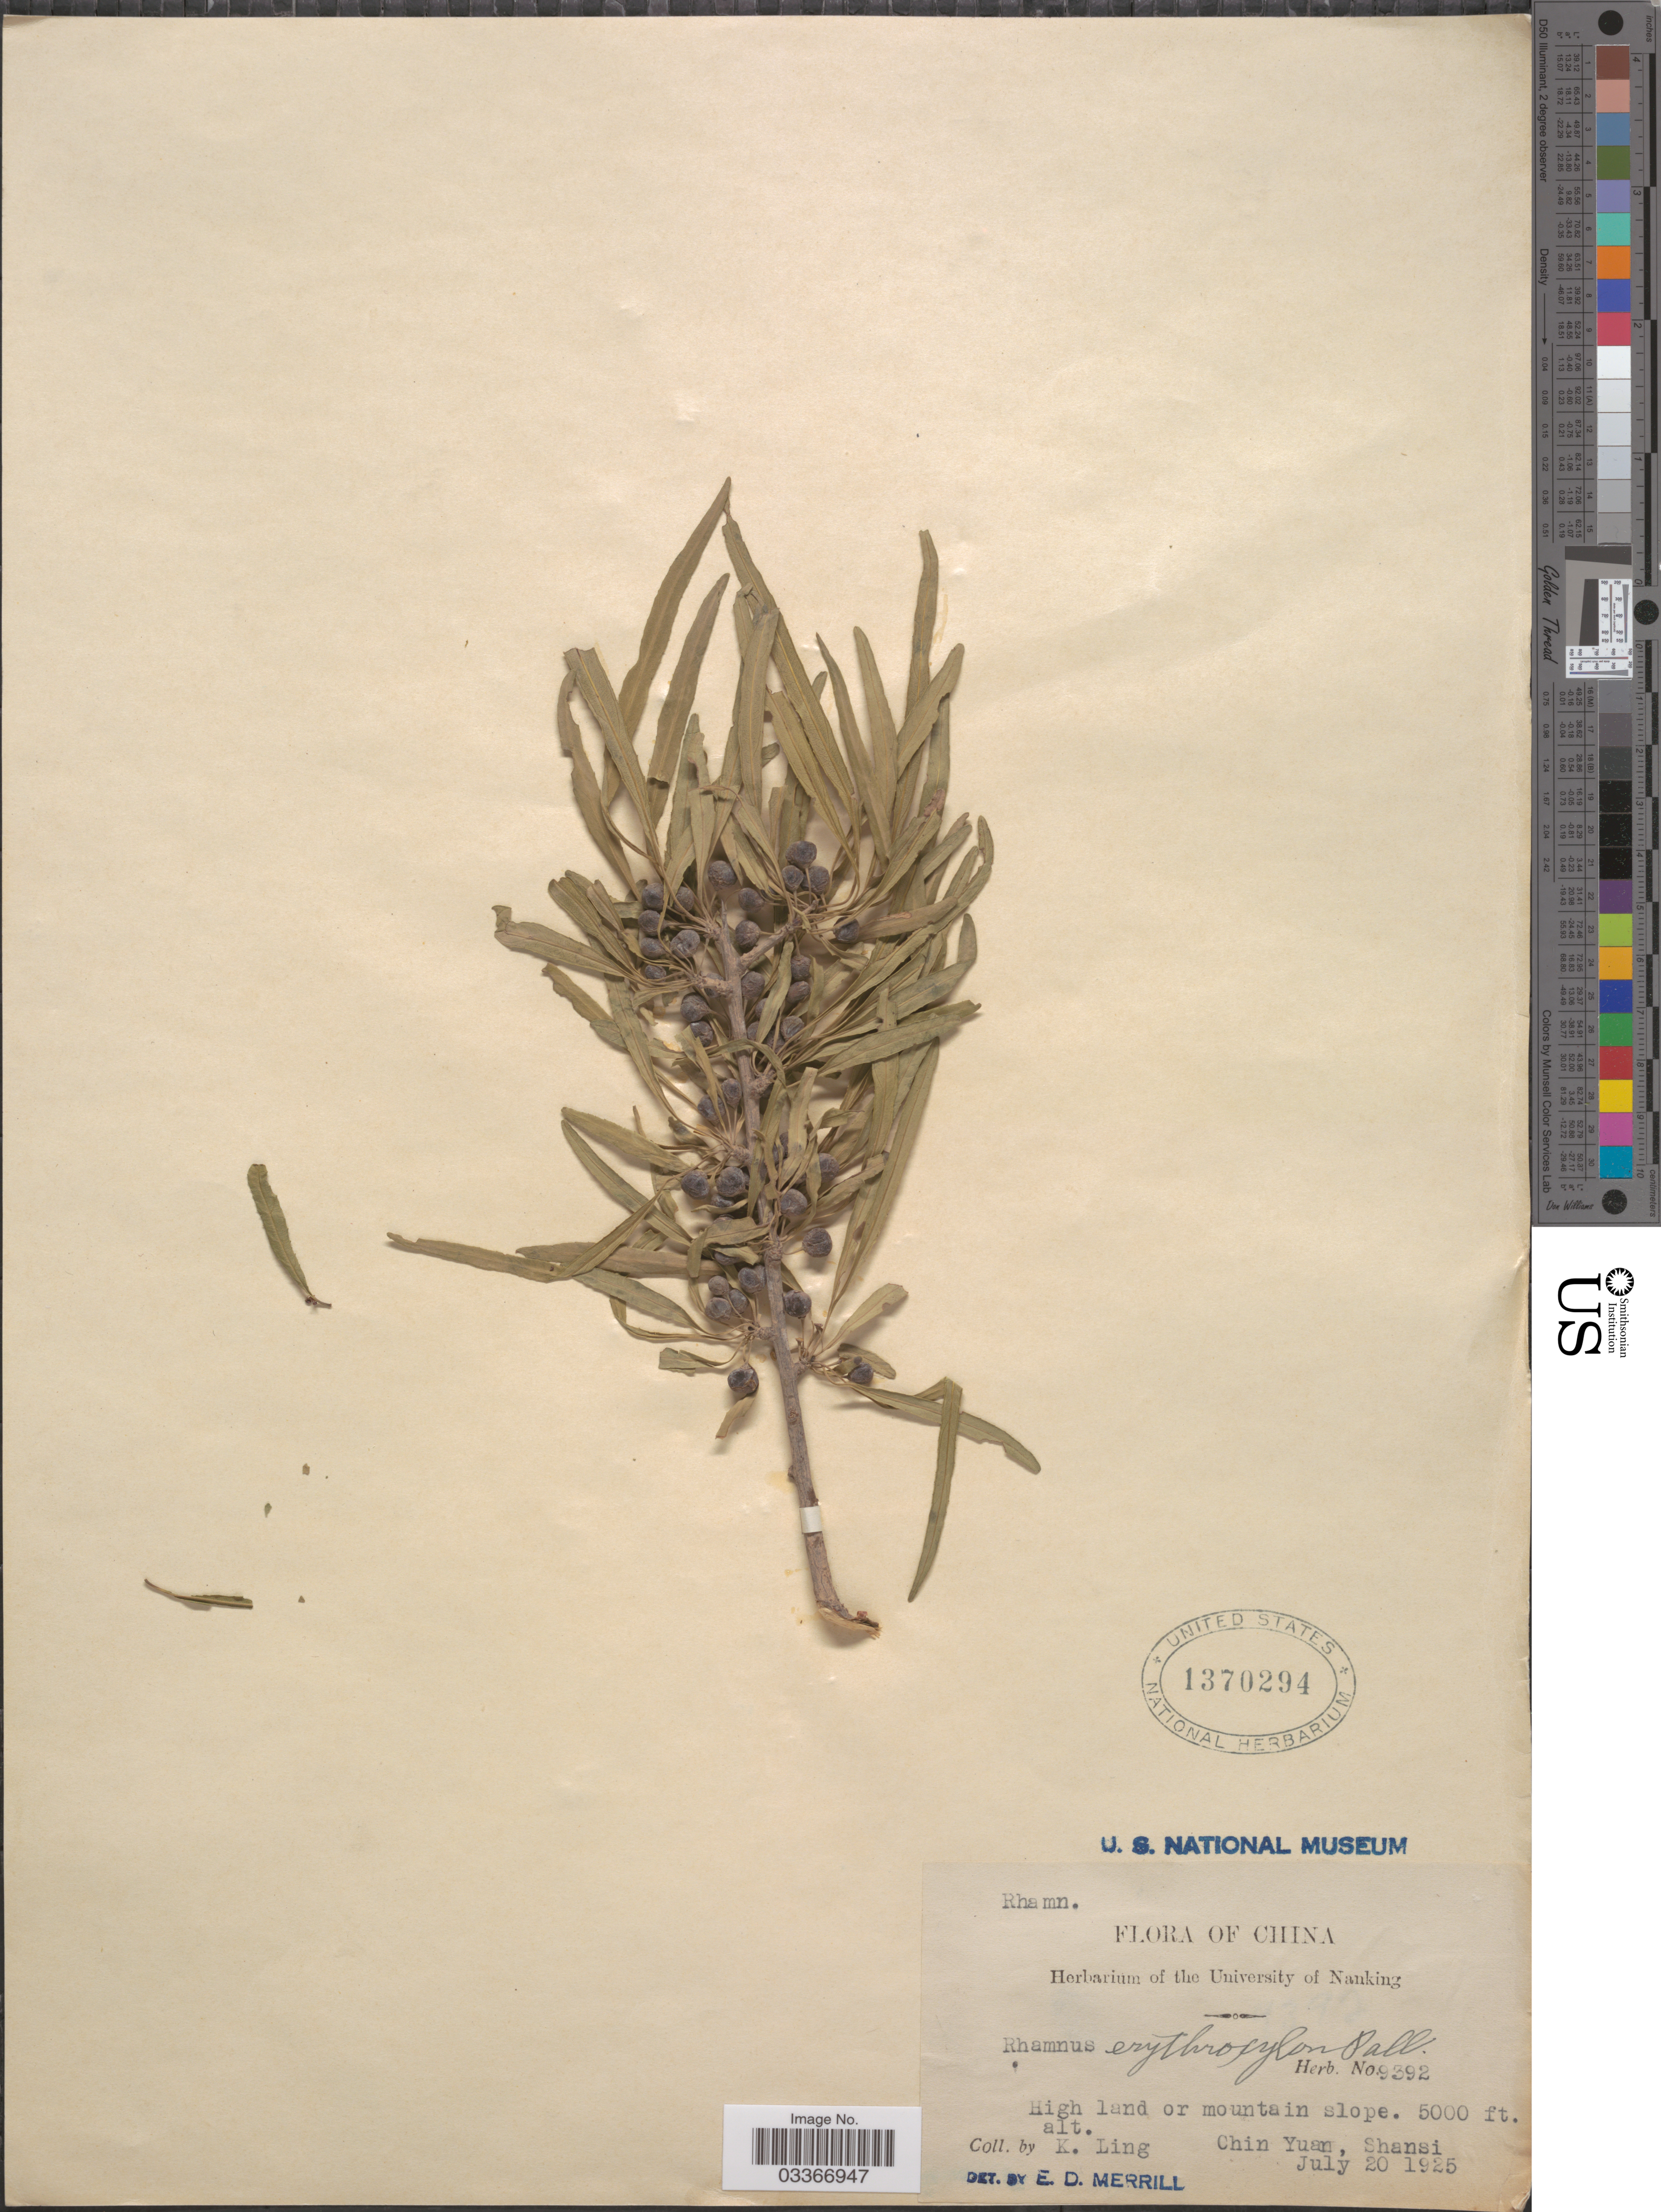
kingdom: Plantae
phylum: Tracheophyta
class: Magnoliopsida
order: Rosales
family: Rhamnaceae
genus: Rhamnus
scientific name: Rhamnus erythroxylon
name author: Pall.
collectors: K. Ling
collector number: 9392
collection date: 1925-07-20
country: China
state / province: Shanxi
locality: High land or mountain slope. Chin Yuan, Shansi.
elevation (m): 1524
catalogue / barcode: US 1370294